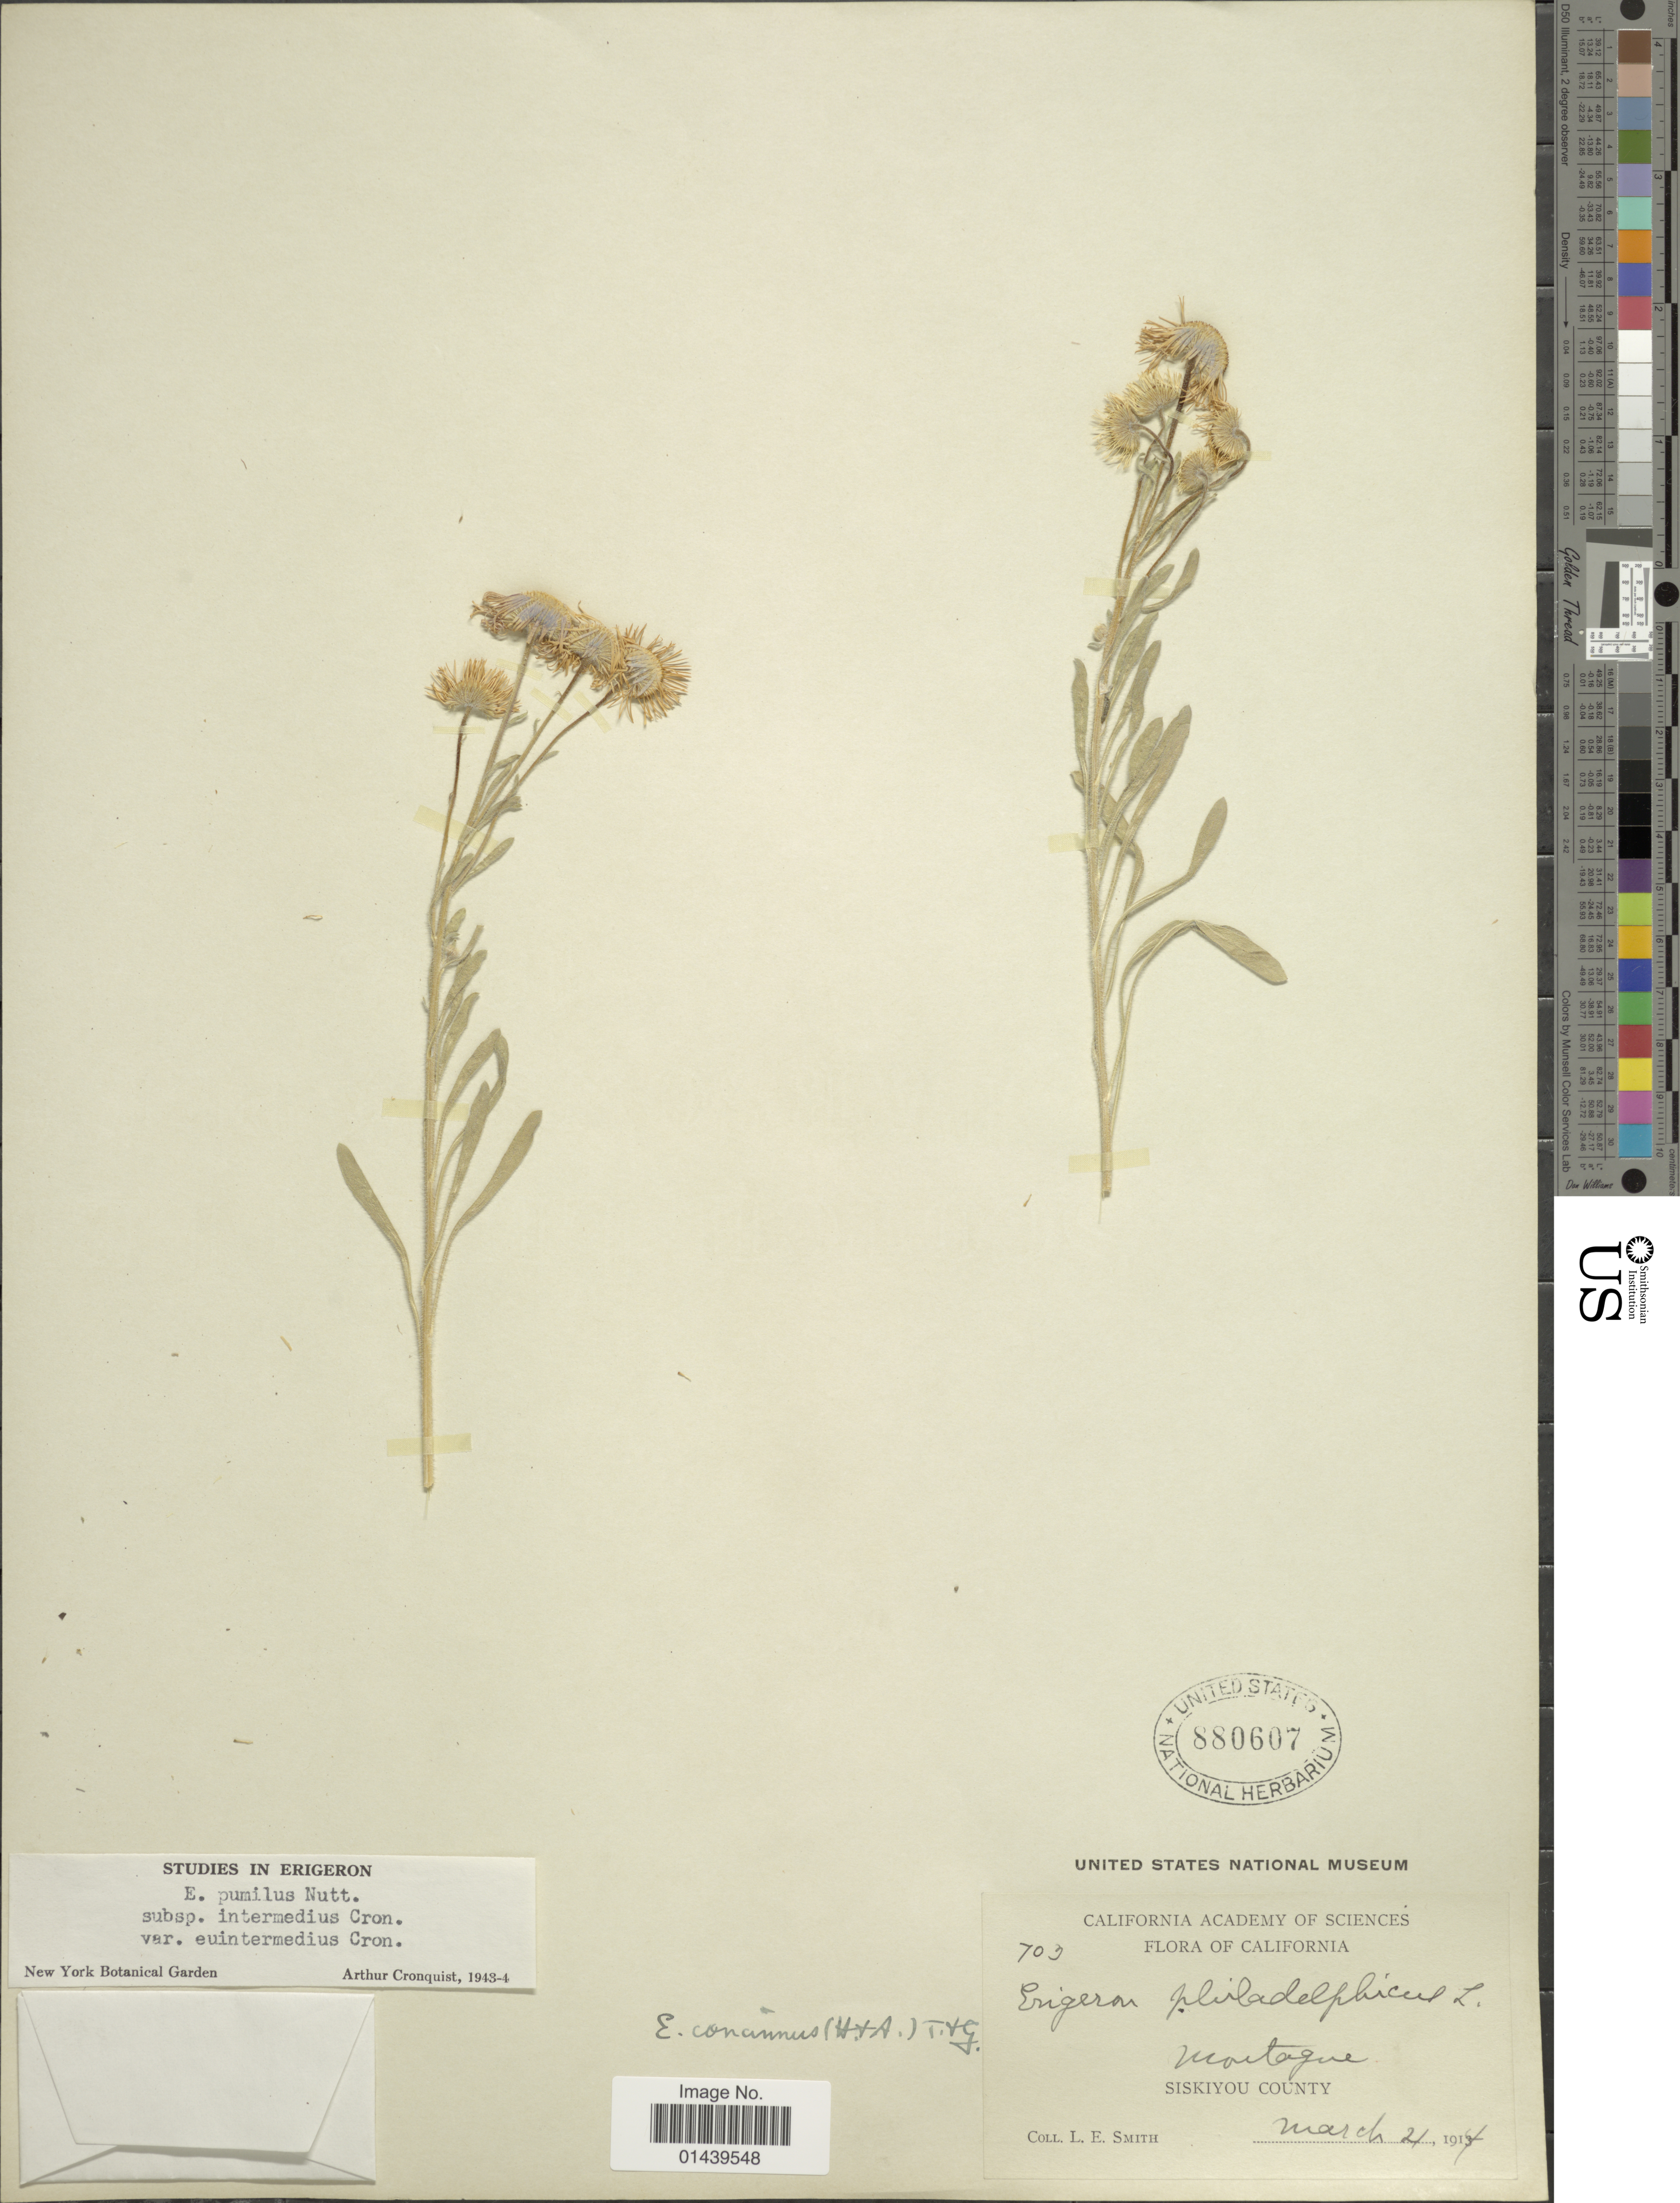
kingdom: Plantae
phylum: Tracheophyta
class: Magnoliopsida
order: Asterales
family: Asteraceae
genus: Erigeron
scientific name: Erigeron pumilus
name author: Nutt.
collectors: L. E. Smith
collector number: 703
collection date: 1914-03-21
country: United States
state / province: California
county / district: Siskiyou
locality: Montaque. Siskiyou County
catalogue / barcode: US 880607